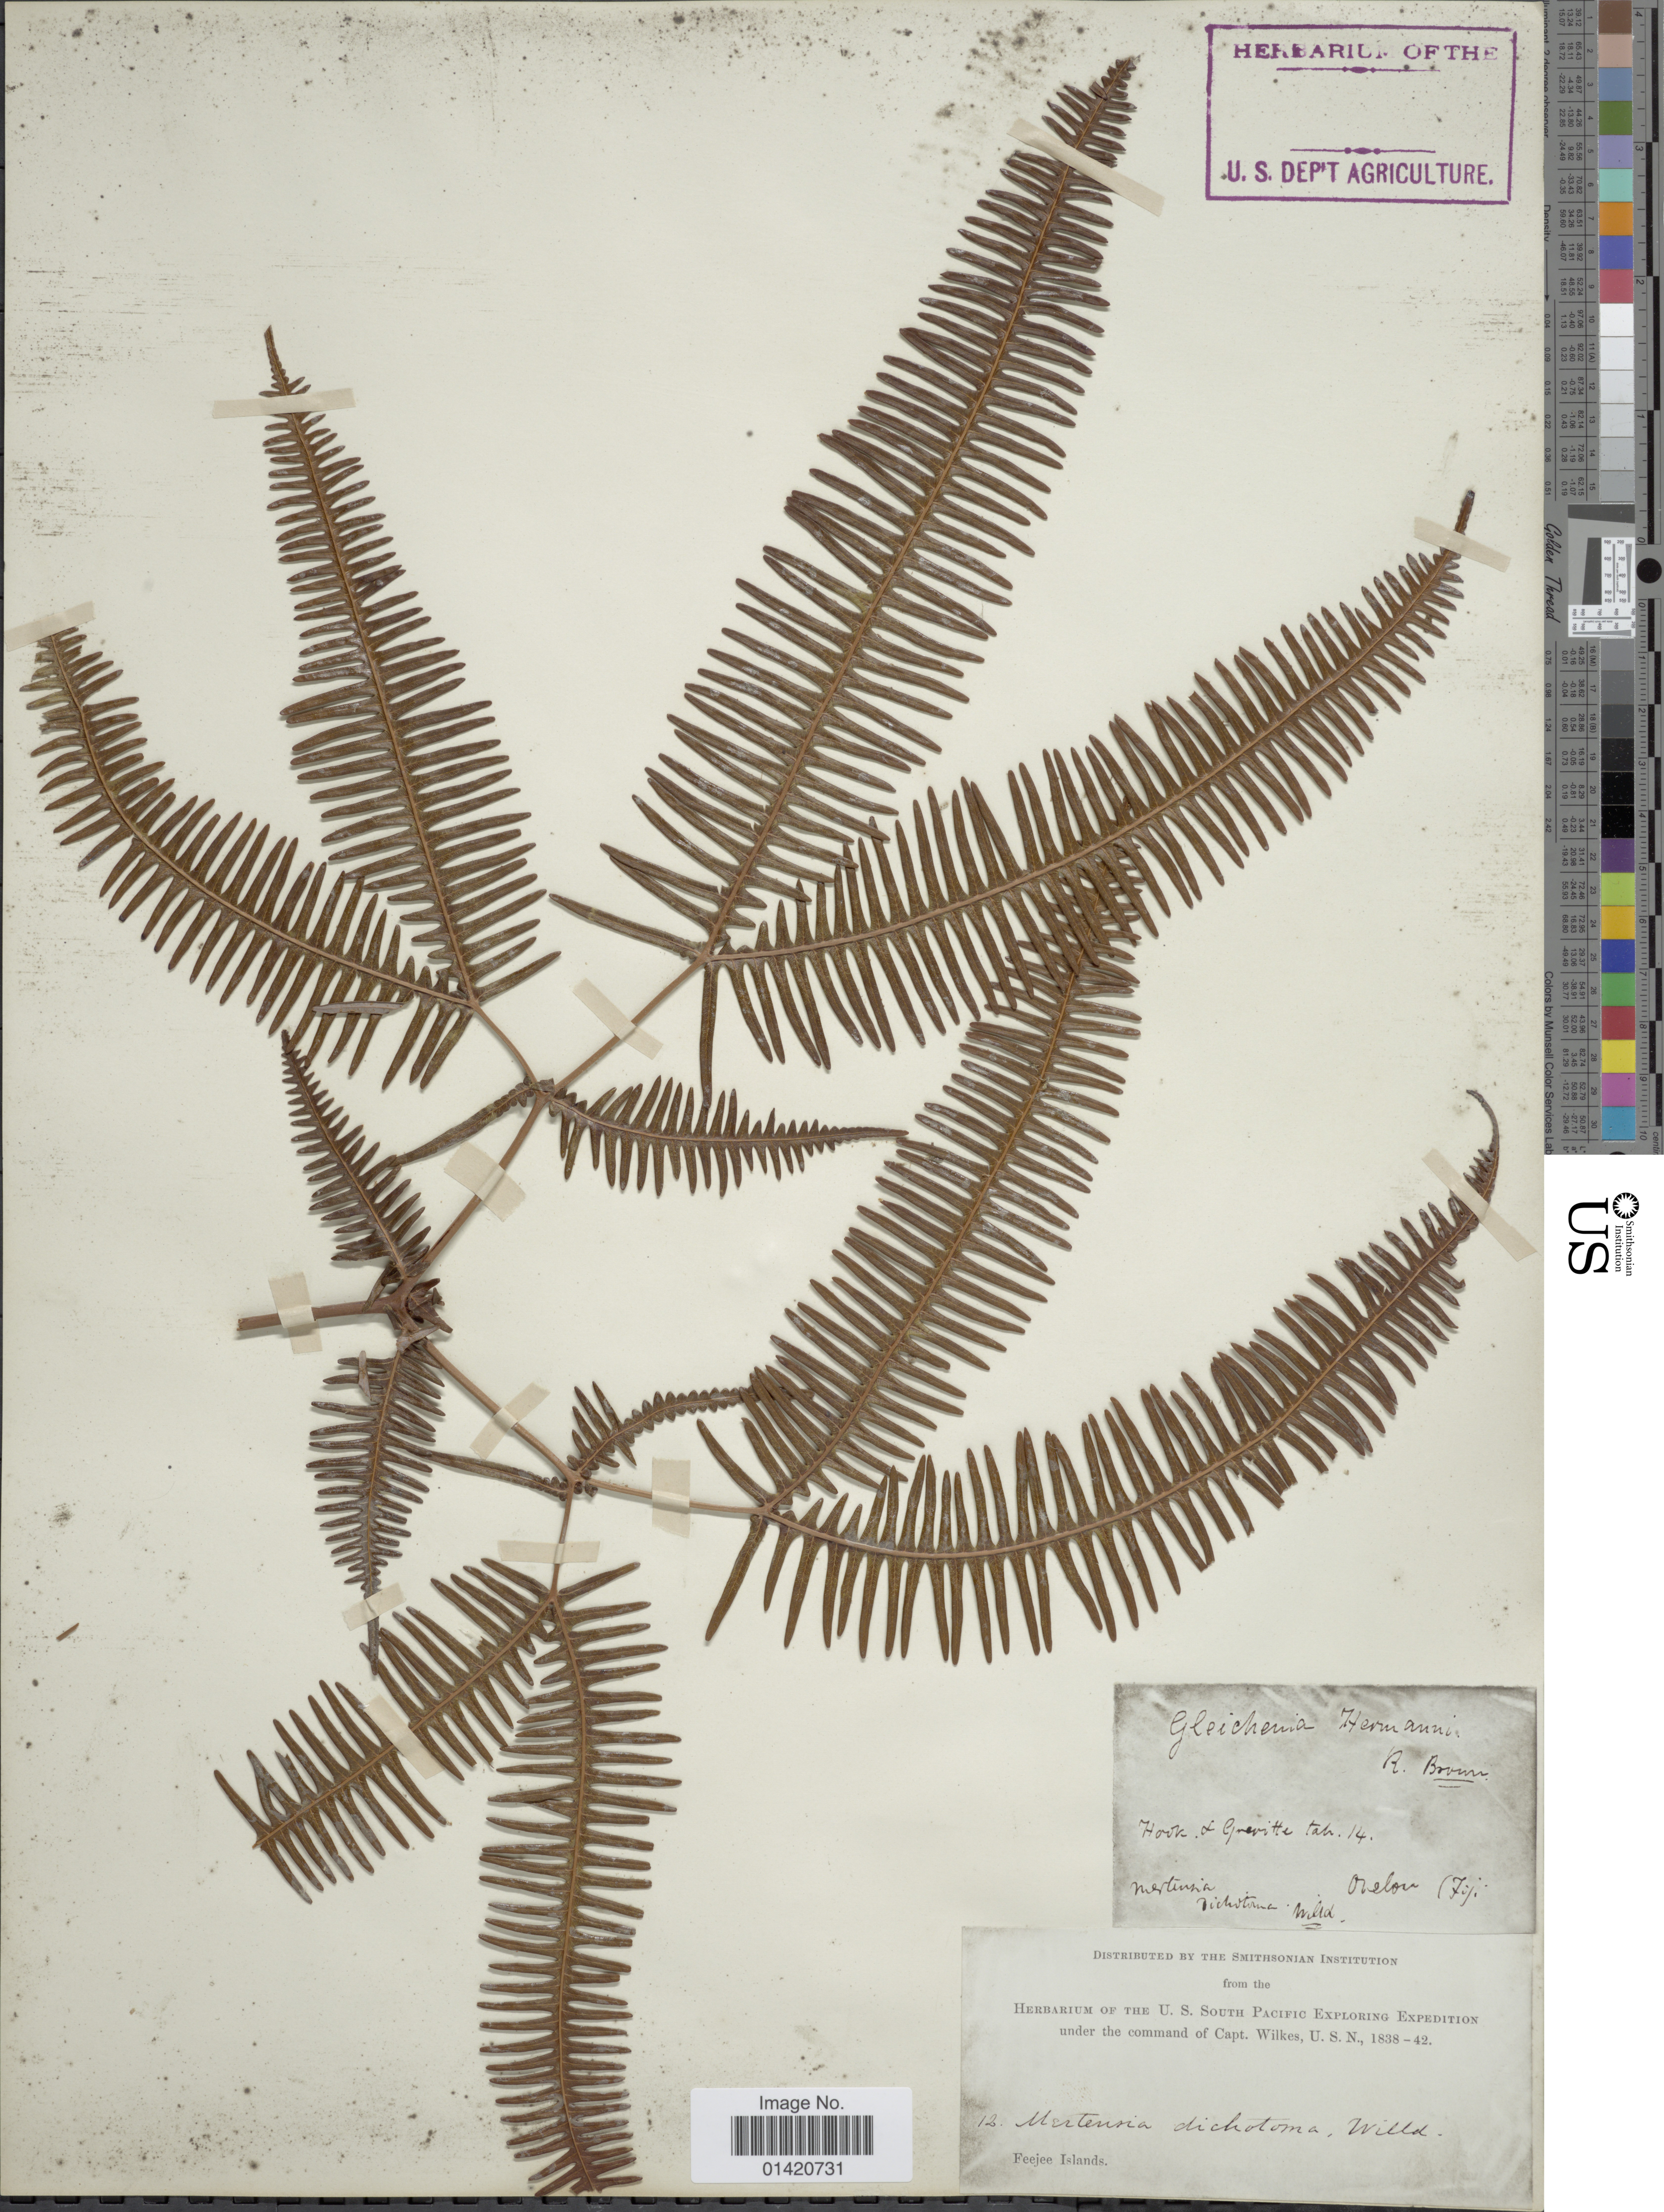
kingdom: Plantae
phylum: Tracheophyta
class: Polypodiopsida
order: Gleicheniales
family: Gleicheniaceae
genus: Dicranopteris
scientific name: Dicranopteris linearis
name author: (Burm. f.) Underw.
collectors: Wilkes Explor. Exped.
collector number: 12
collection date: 1838/1842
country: Fiji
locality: Feejee Islands